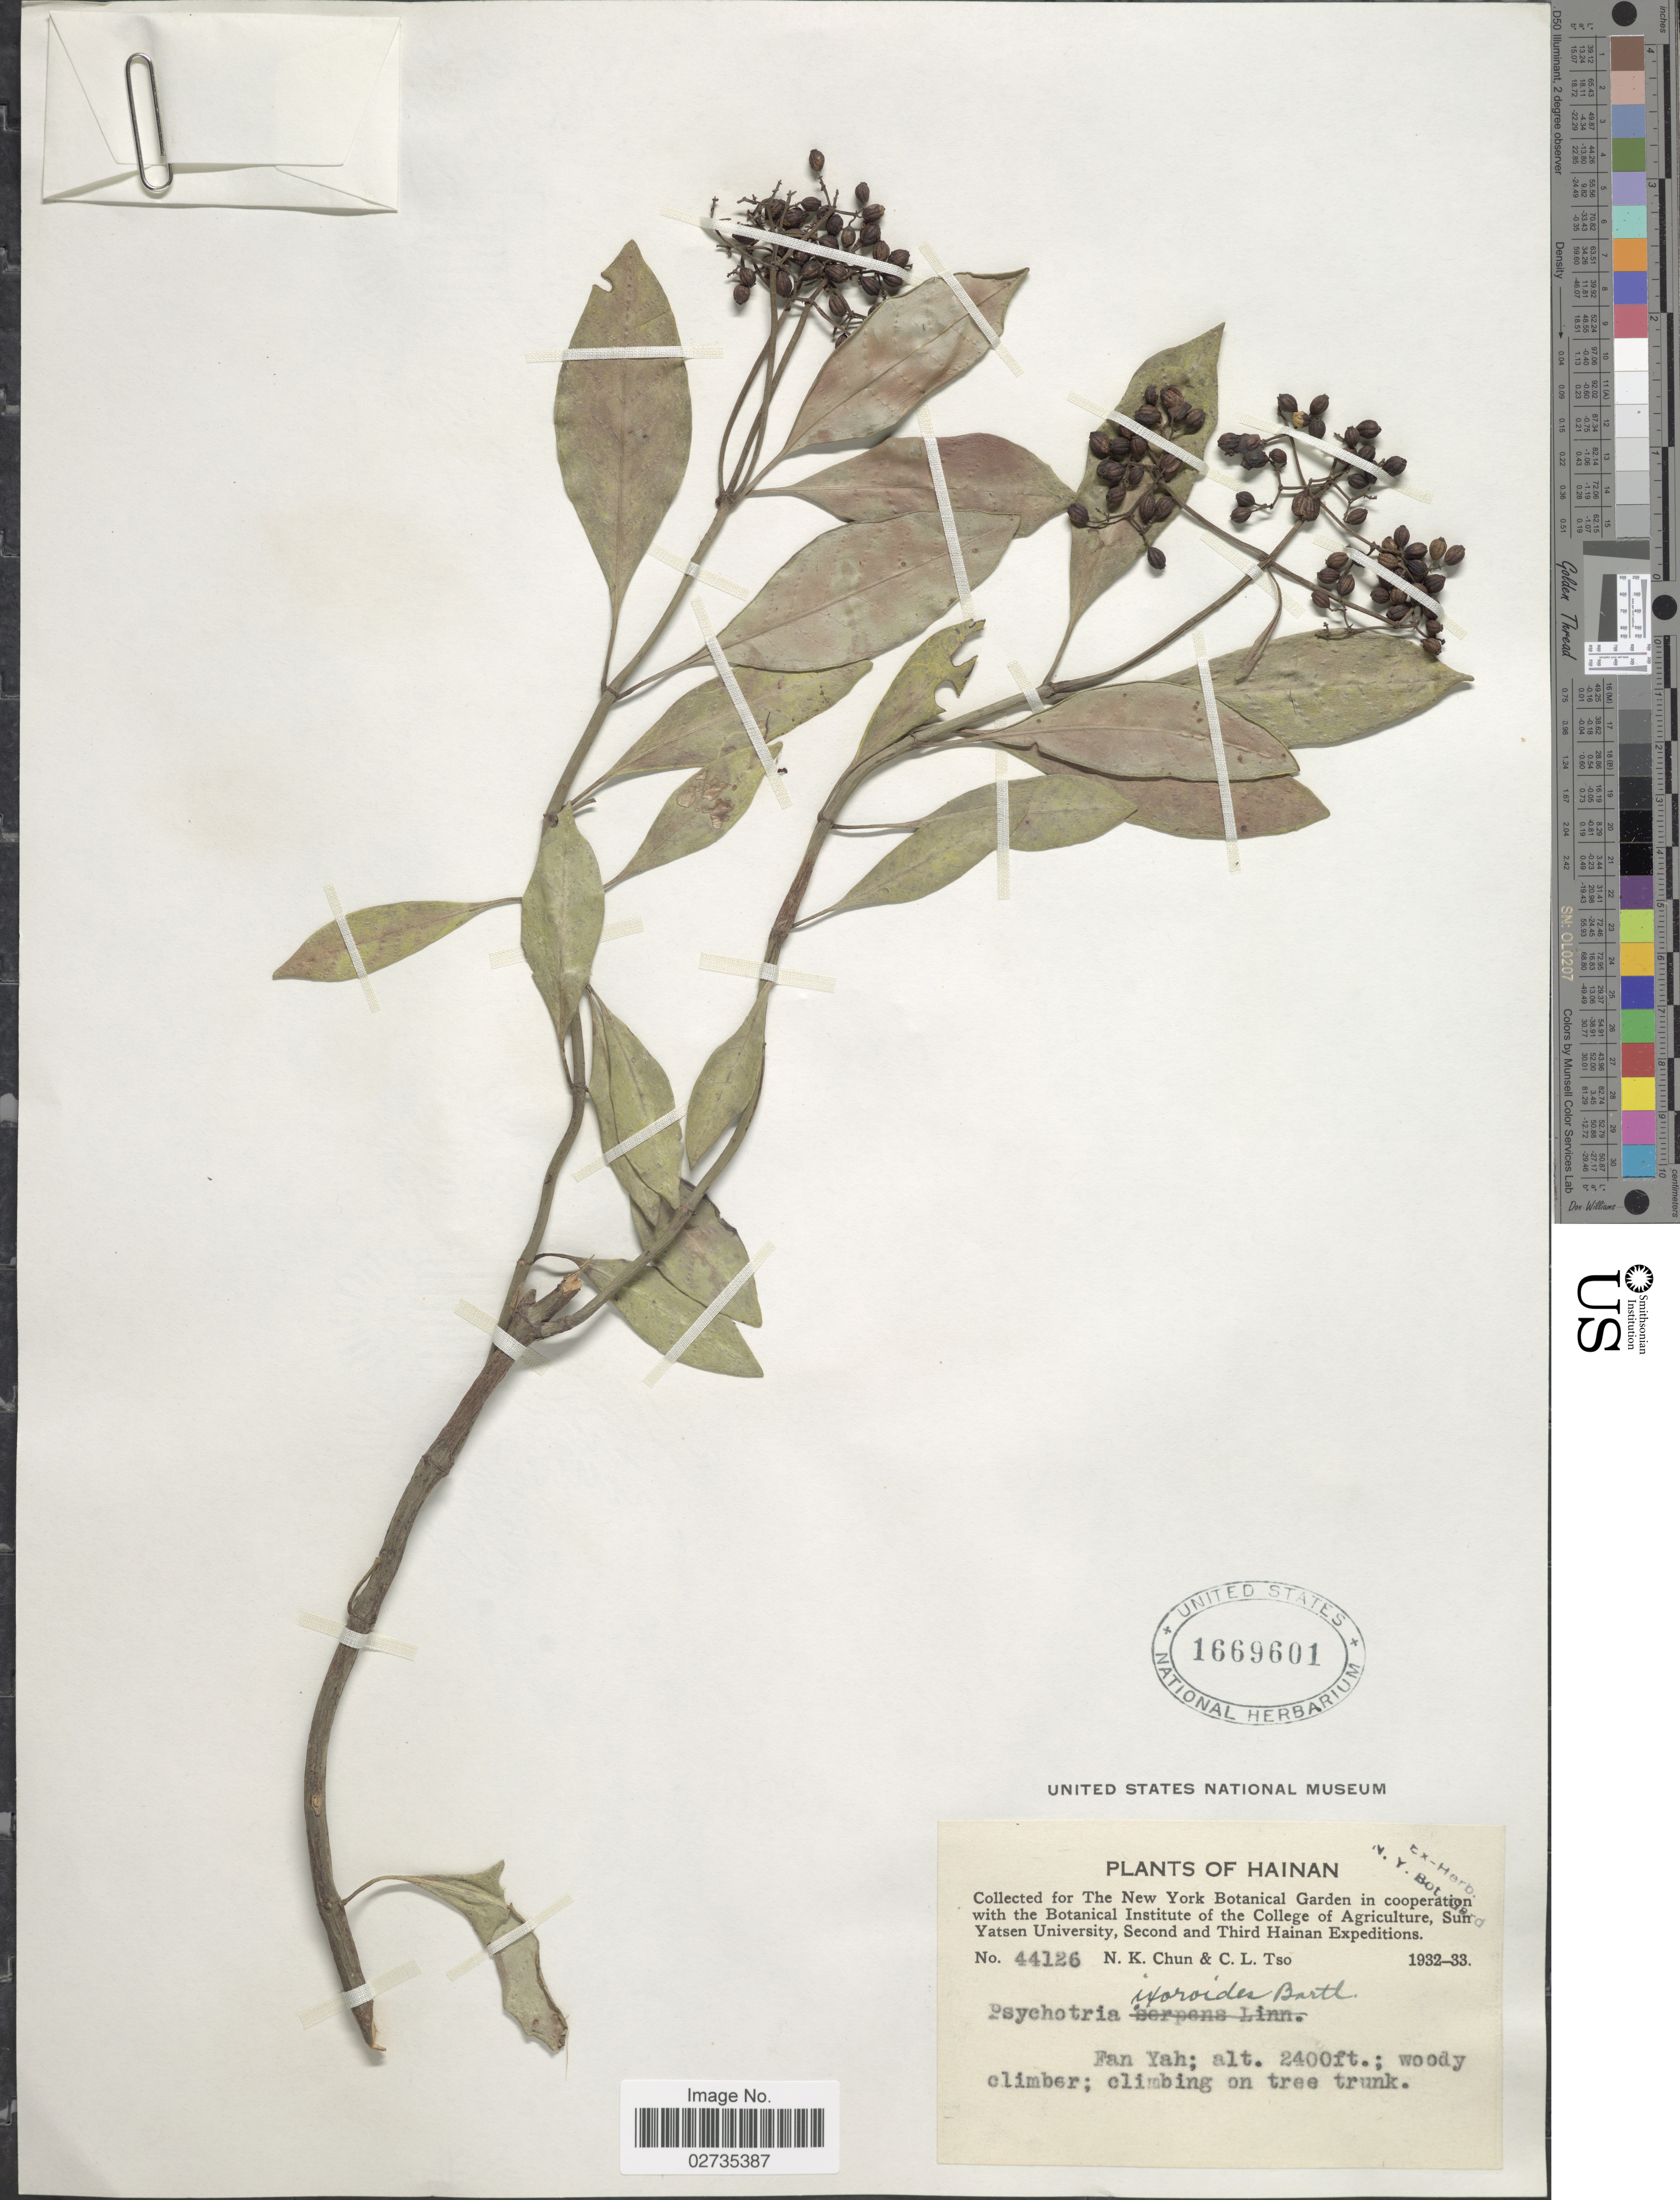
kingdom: Plantae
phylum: Tracheophyta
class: Magnoliopsida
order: Gentianales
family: Rubiaceae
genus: Psychotria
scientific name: Psychotria ixoroides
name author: Bartl. ex DC.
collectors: N. K. Chun & C. Tso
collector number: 44126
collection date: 1932/1933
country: China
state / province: Hainan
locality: Fan Yah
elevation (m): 732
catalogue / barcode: US 1669601